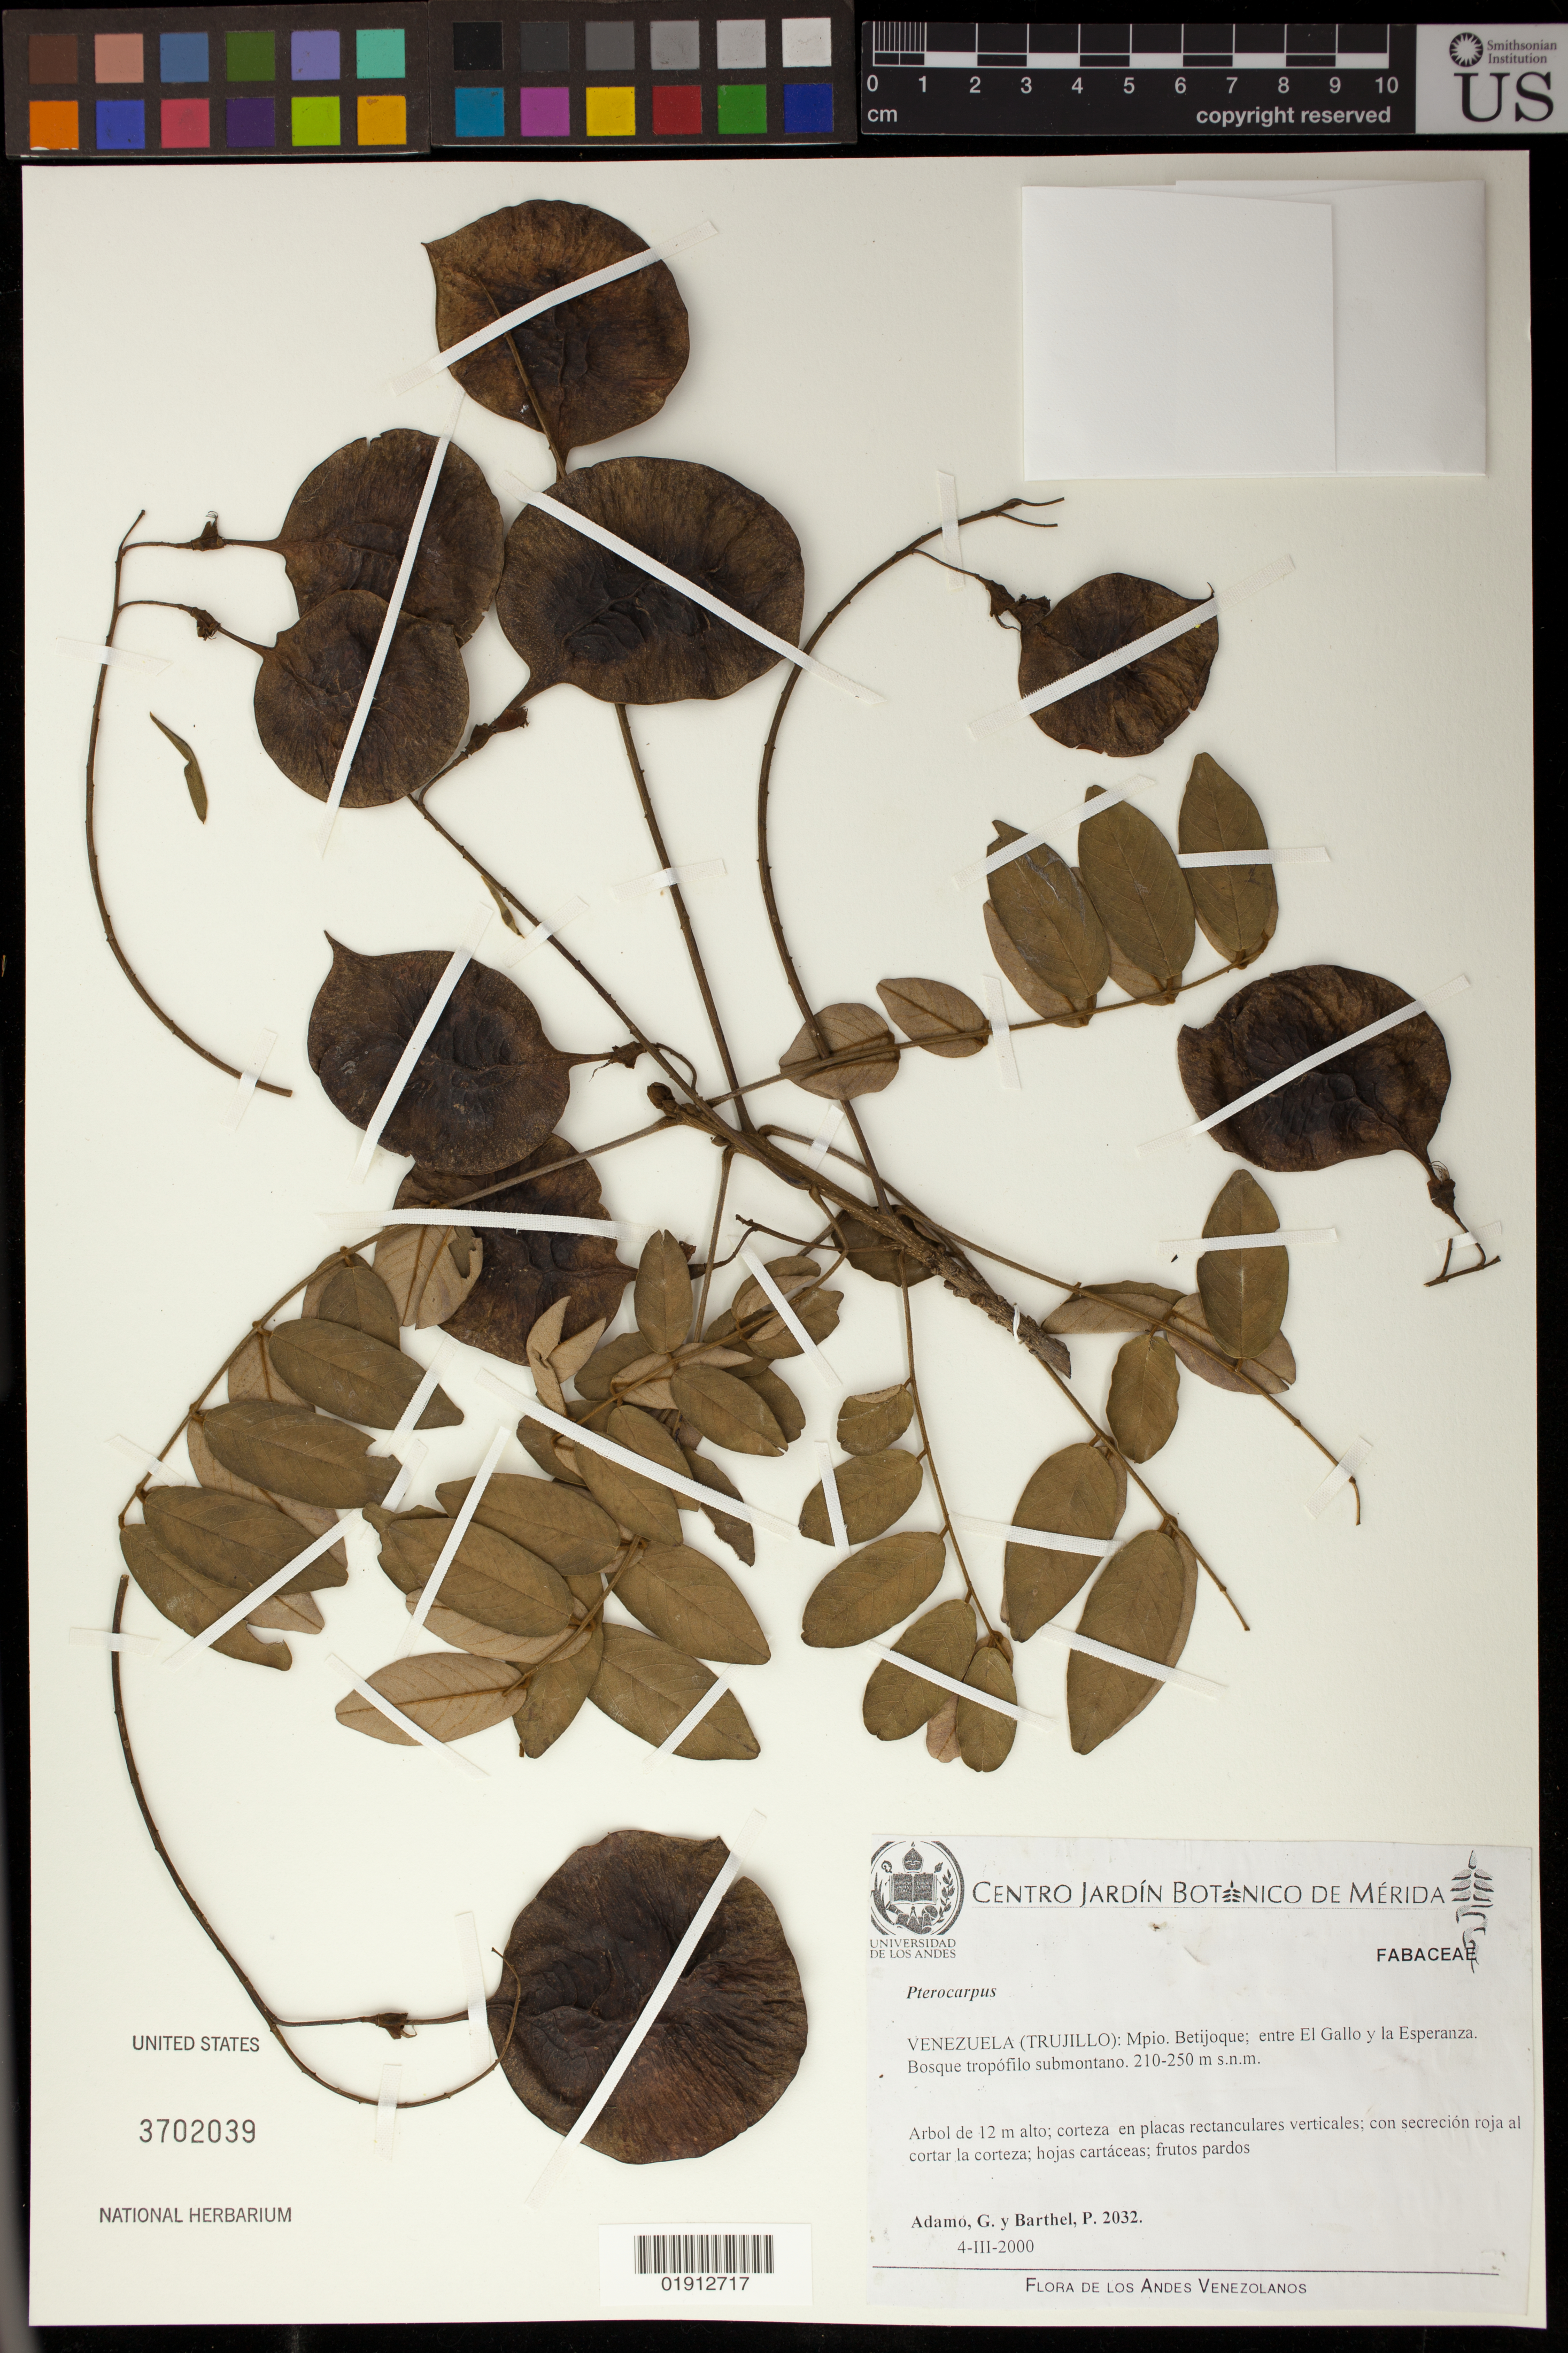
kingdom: Plantae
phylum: Tracheophyta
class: Magnoliopsida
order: Fabales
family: Fabaceae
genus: Pterocarpus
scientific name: Pterocarpus sp.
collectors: G. Adamo & P. Barthel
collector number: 2032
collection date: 2000-03-04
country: Venezuela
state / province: Trujillo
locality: Mpio. Betijoque; entre El Gallo y la Esperanza.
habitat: Bosque tropofilo submontano.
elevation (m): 210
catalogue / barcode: US 3702039